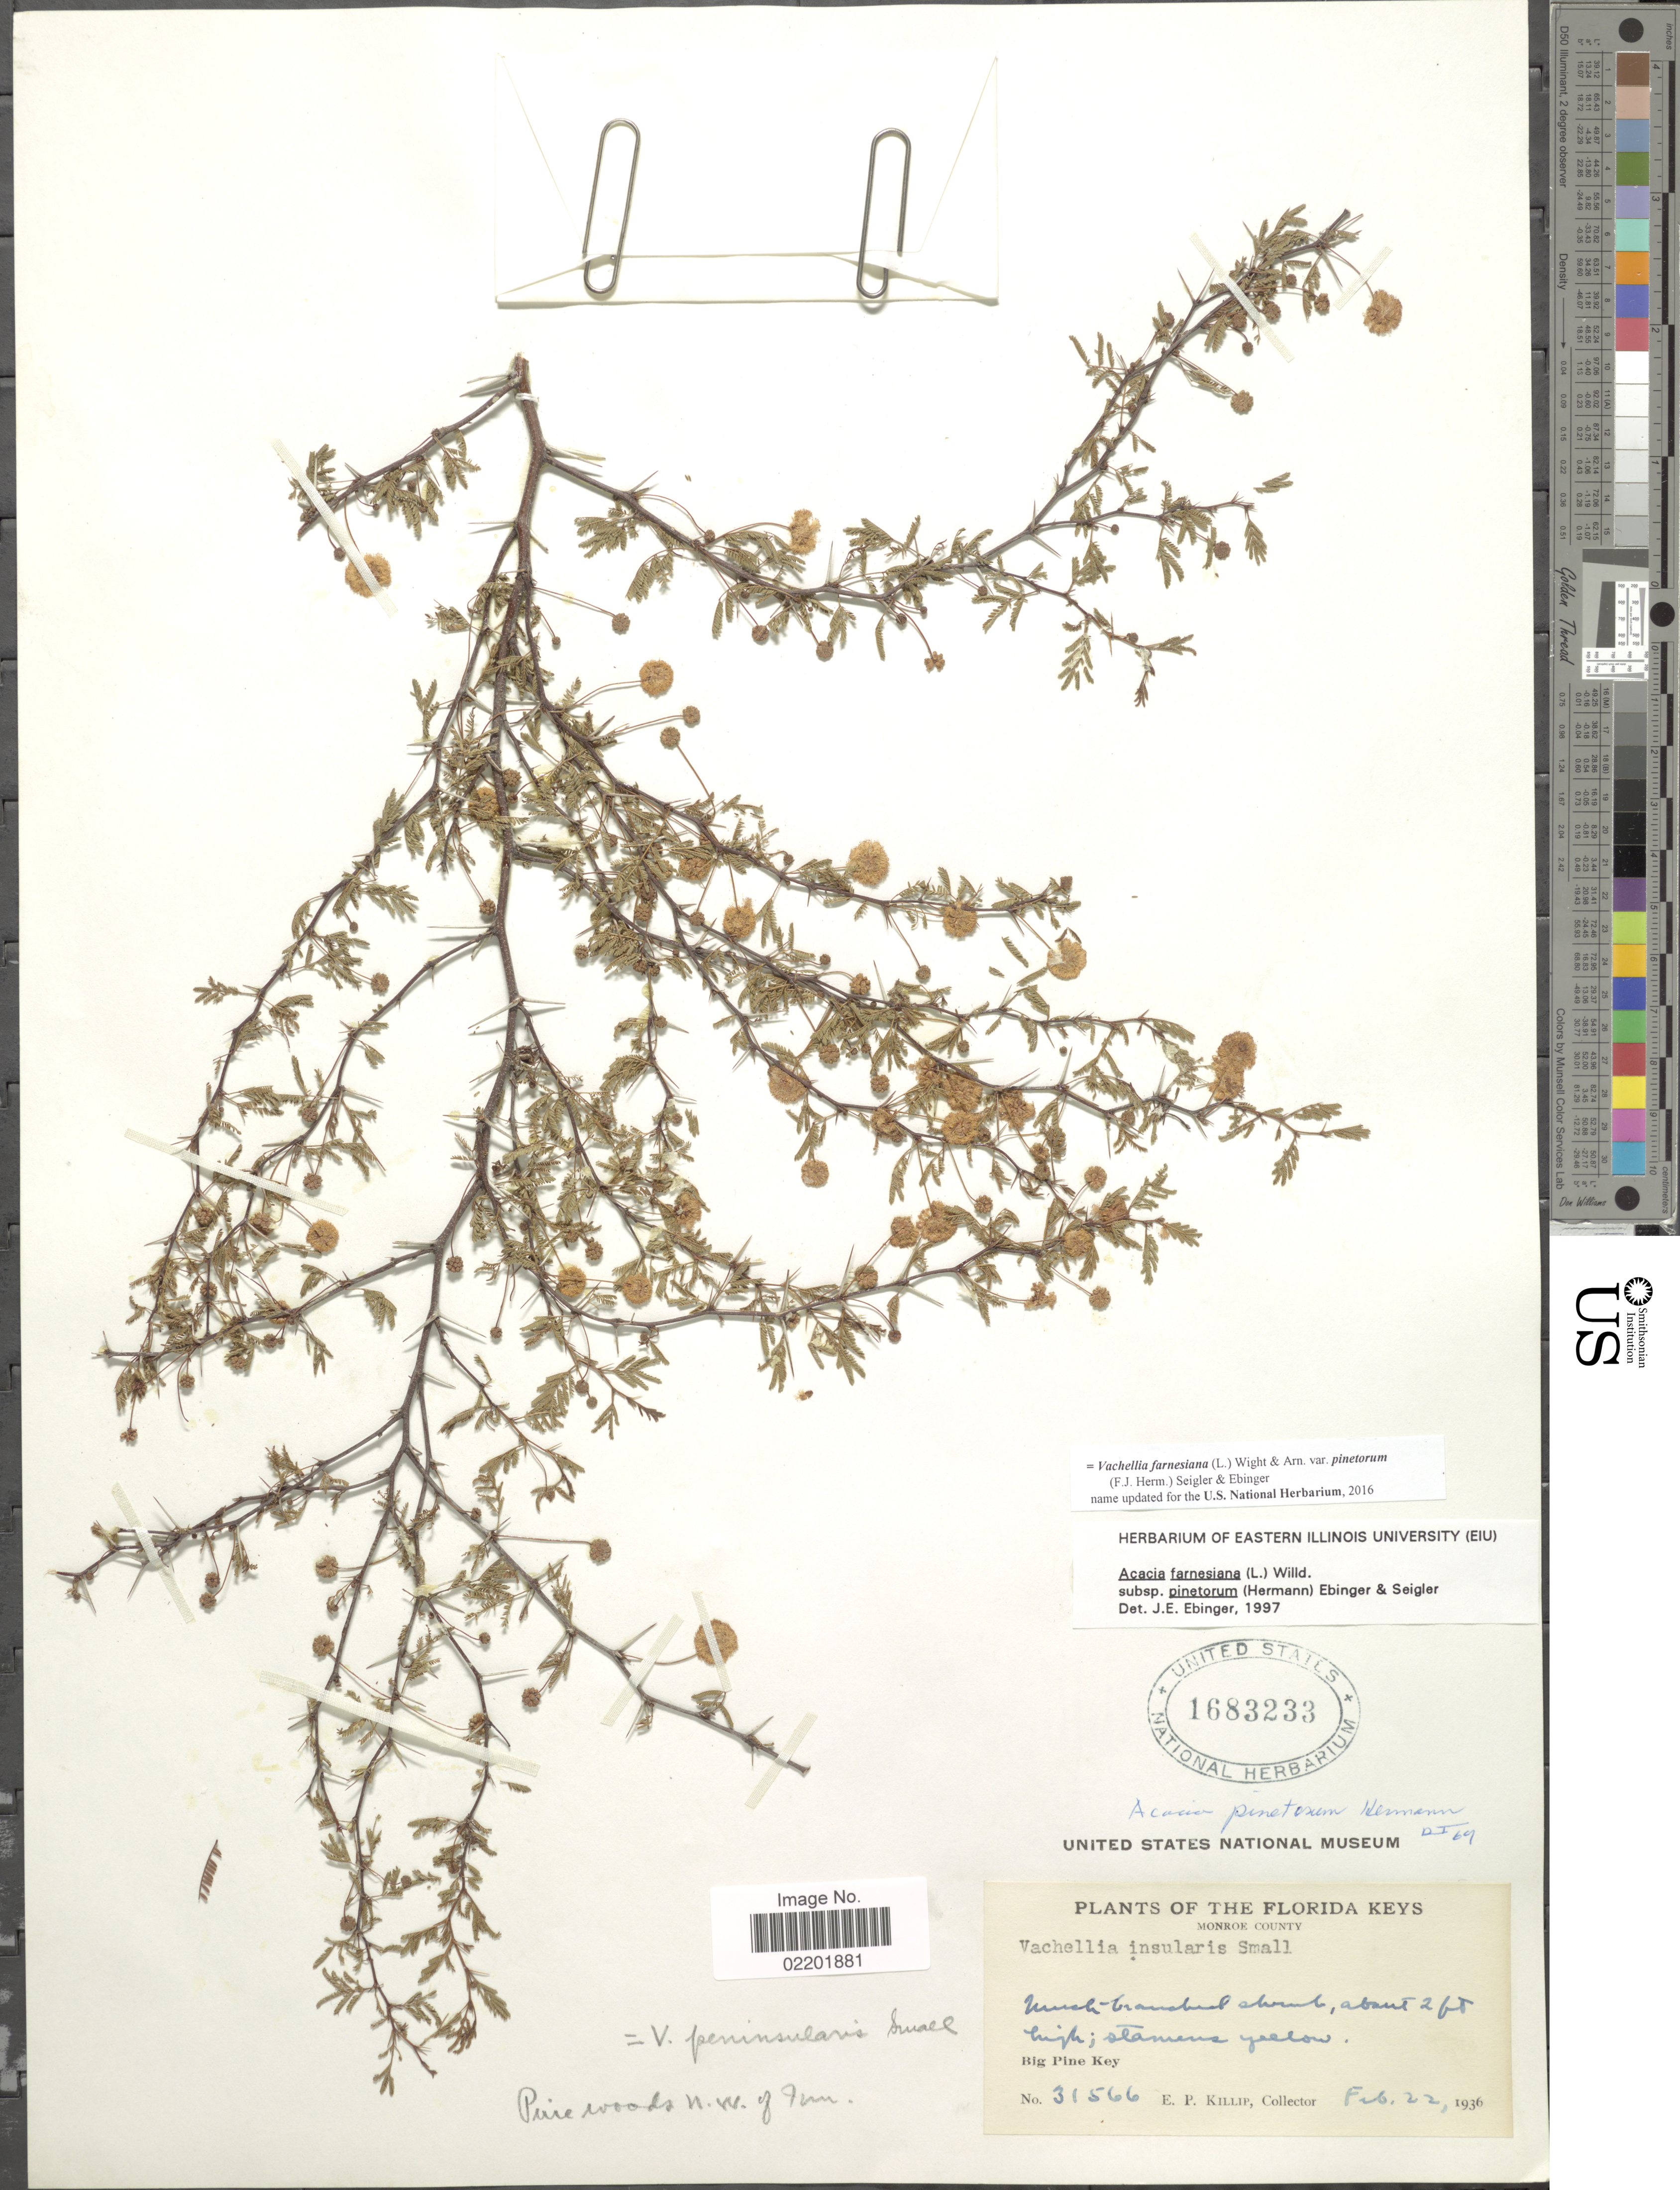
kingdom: Plantae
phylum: Tracheophyta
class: Magnoliopsida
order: Fabales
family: Fabaceae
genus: Vachellia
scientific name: Vachellia farnesiana var. farnesiana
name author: (L.) Wight & Arn.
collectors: E. P. Killip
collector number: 31566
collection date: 1936-02-22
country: United States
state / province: Florida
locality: Florida Keys, Monroe County, Big Pine Key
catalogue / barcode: US 1683233